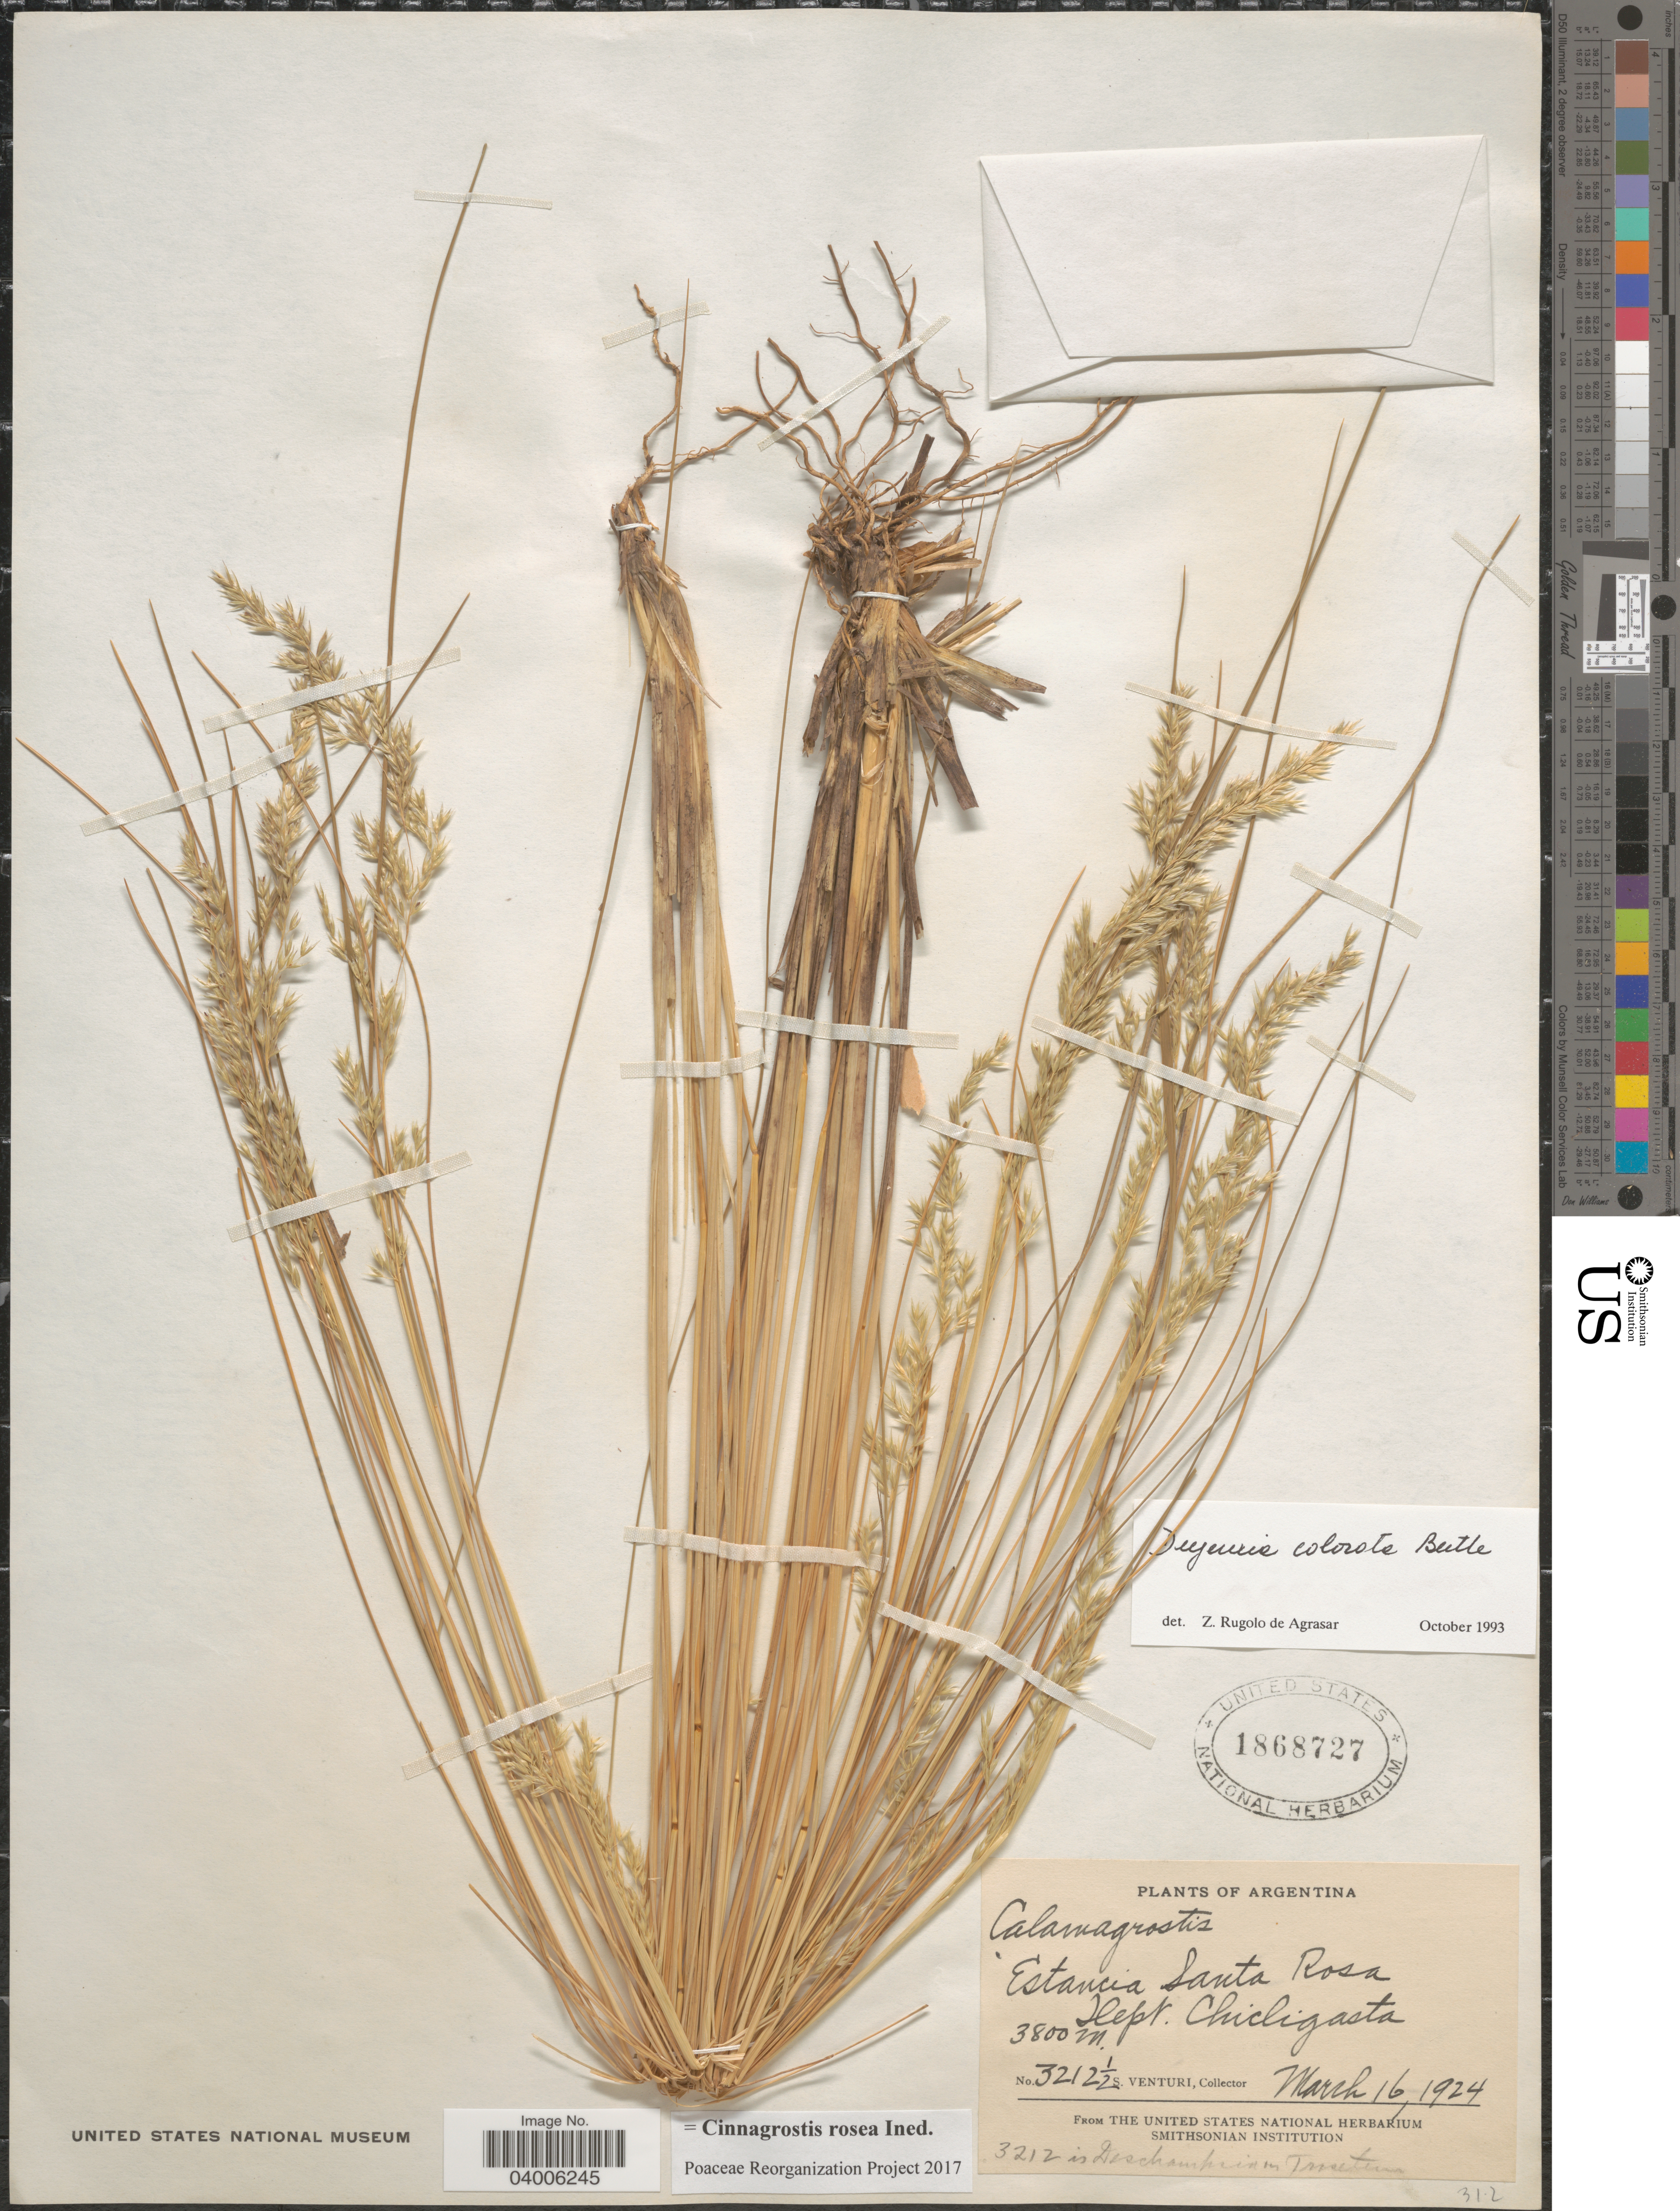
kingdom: Plantae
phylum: Tracheophyta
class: Liliopsida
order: Poales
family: Poaceae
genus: Cinnagrostis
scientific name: Cinnagrostis rosea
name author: (Griseb.) P.M. Peterson et al.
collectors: S. Venturi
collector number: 3212½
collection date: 1924-03-16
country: Argentina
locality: Estancia Santa Rosa. Dept. Chicligasta.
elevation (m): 3800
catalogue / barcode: US 1868727